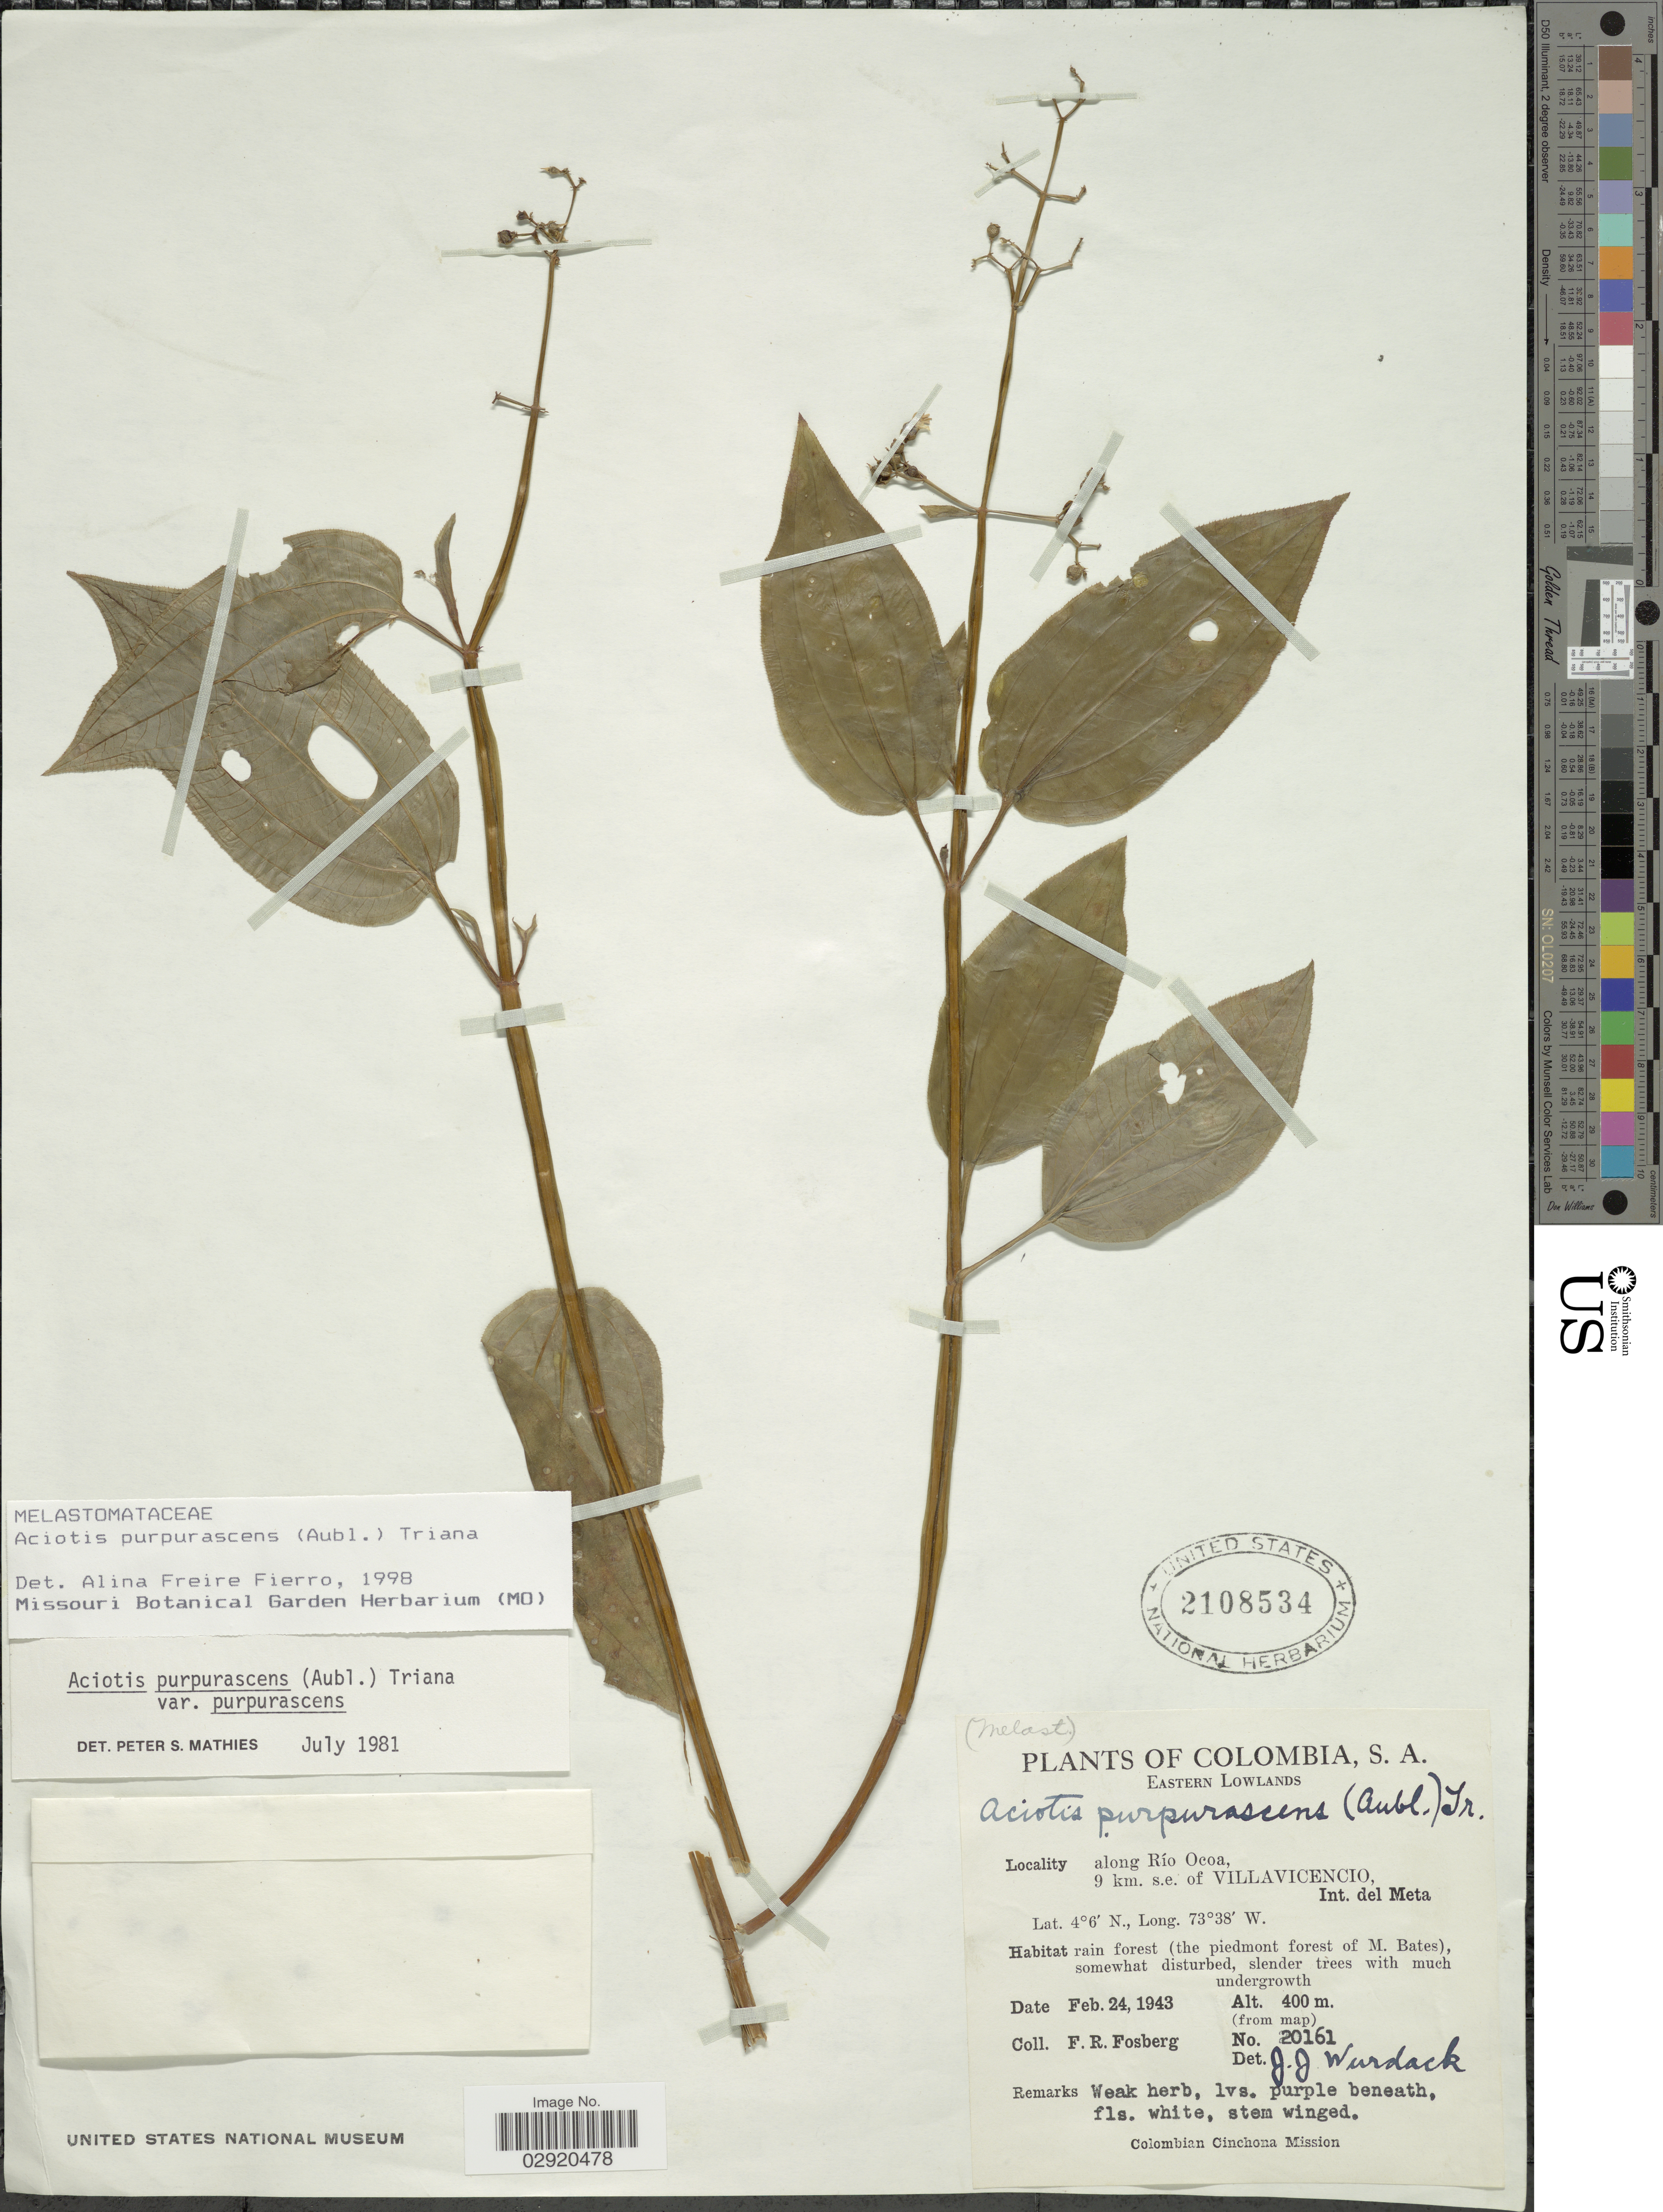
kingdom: Plantae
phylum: Tracheophyta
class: Magnoliopsida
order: Myrtales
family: Melastomataceae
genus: Aciotis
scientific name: Aciotis purpurascens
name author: (Aubl.) Triana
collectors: F. R. Fosberg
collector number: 20161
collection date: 1943-02-24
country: Colombia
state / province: Meta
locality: Eastern Lowlands. Along Río Ocoa, 9 km. s.e. of Villavicencio, Int. del Meta.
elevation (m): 400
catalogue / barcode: US 2108534